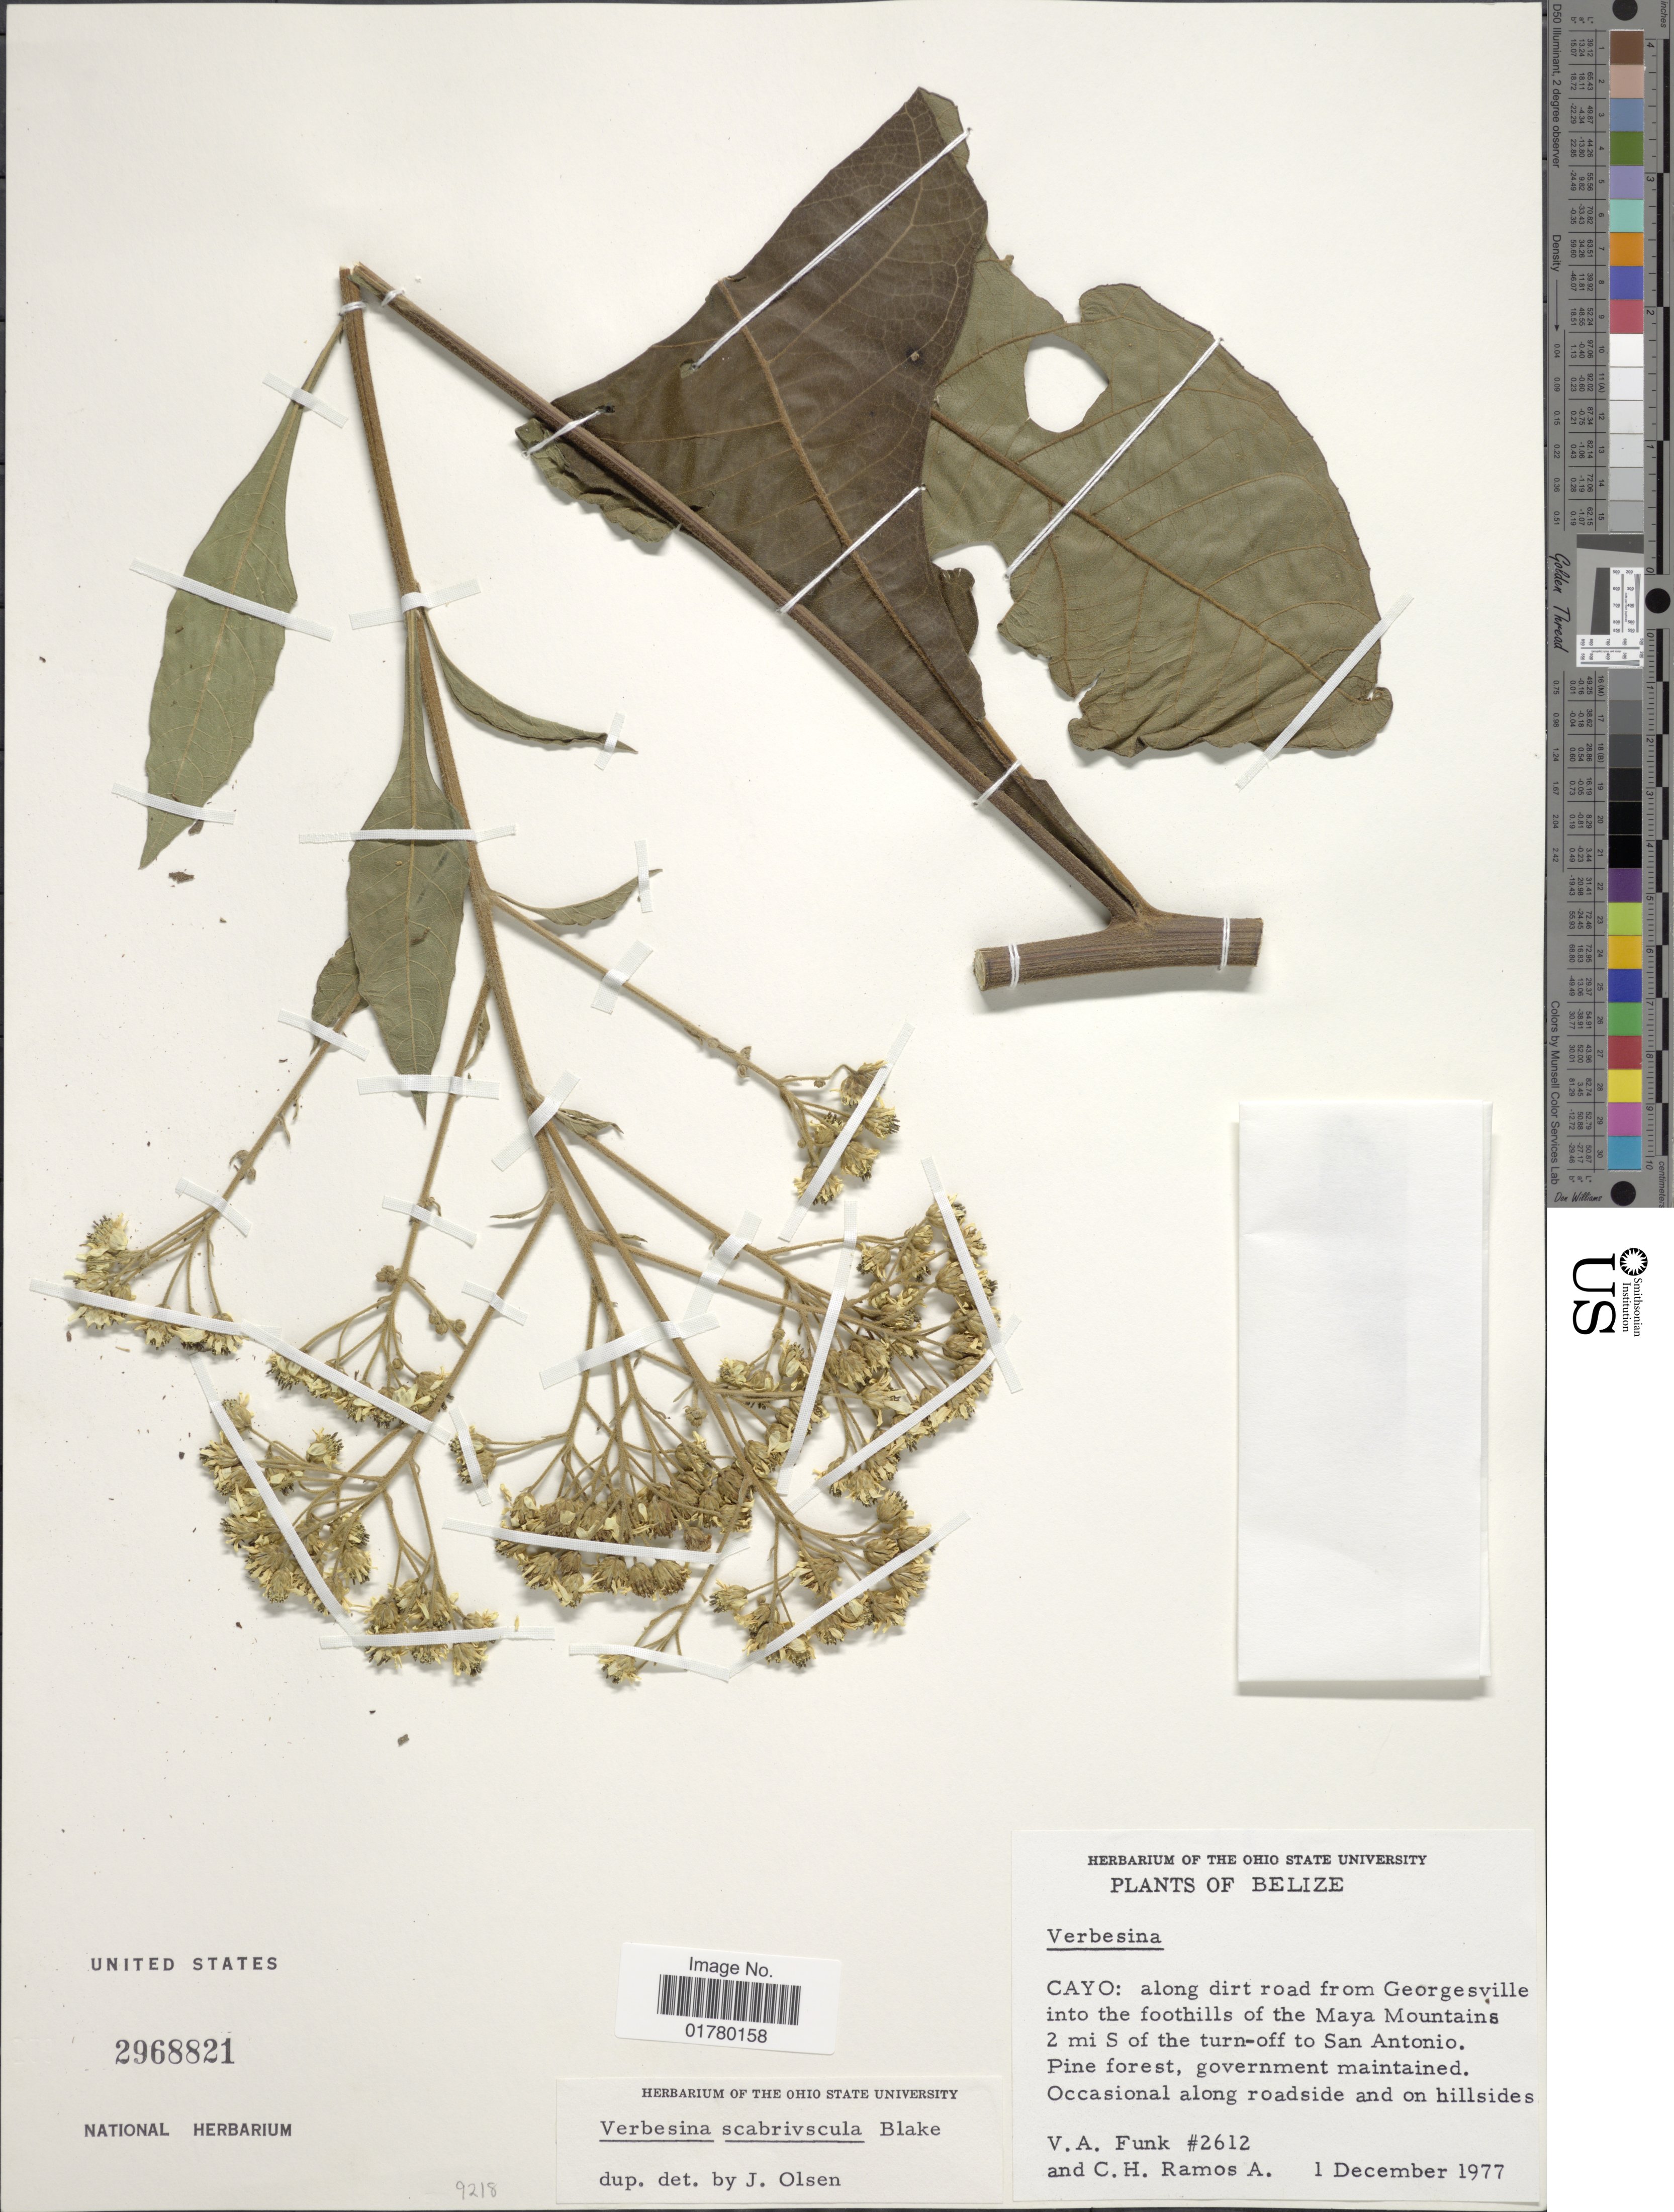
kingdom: Plantae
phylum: Tracheophyta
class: Magnoliopsida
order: Asterales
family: Asteraceae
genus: Verbesina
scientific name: Verbesina scabriuscula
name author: S.F. Blake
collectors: V. Funk & C. H. Ramos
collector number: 2612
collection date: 1977-12-01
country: Belize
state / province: Cayo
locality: Along dirt road from Georgesville into the foothills of the Maya Mountains 2 mi S of the turn-off to San Antonio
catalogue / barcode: US 2968821